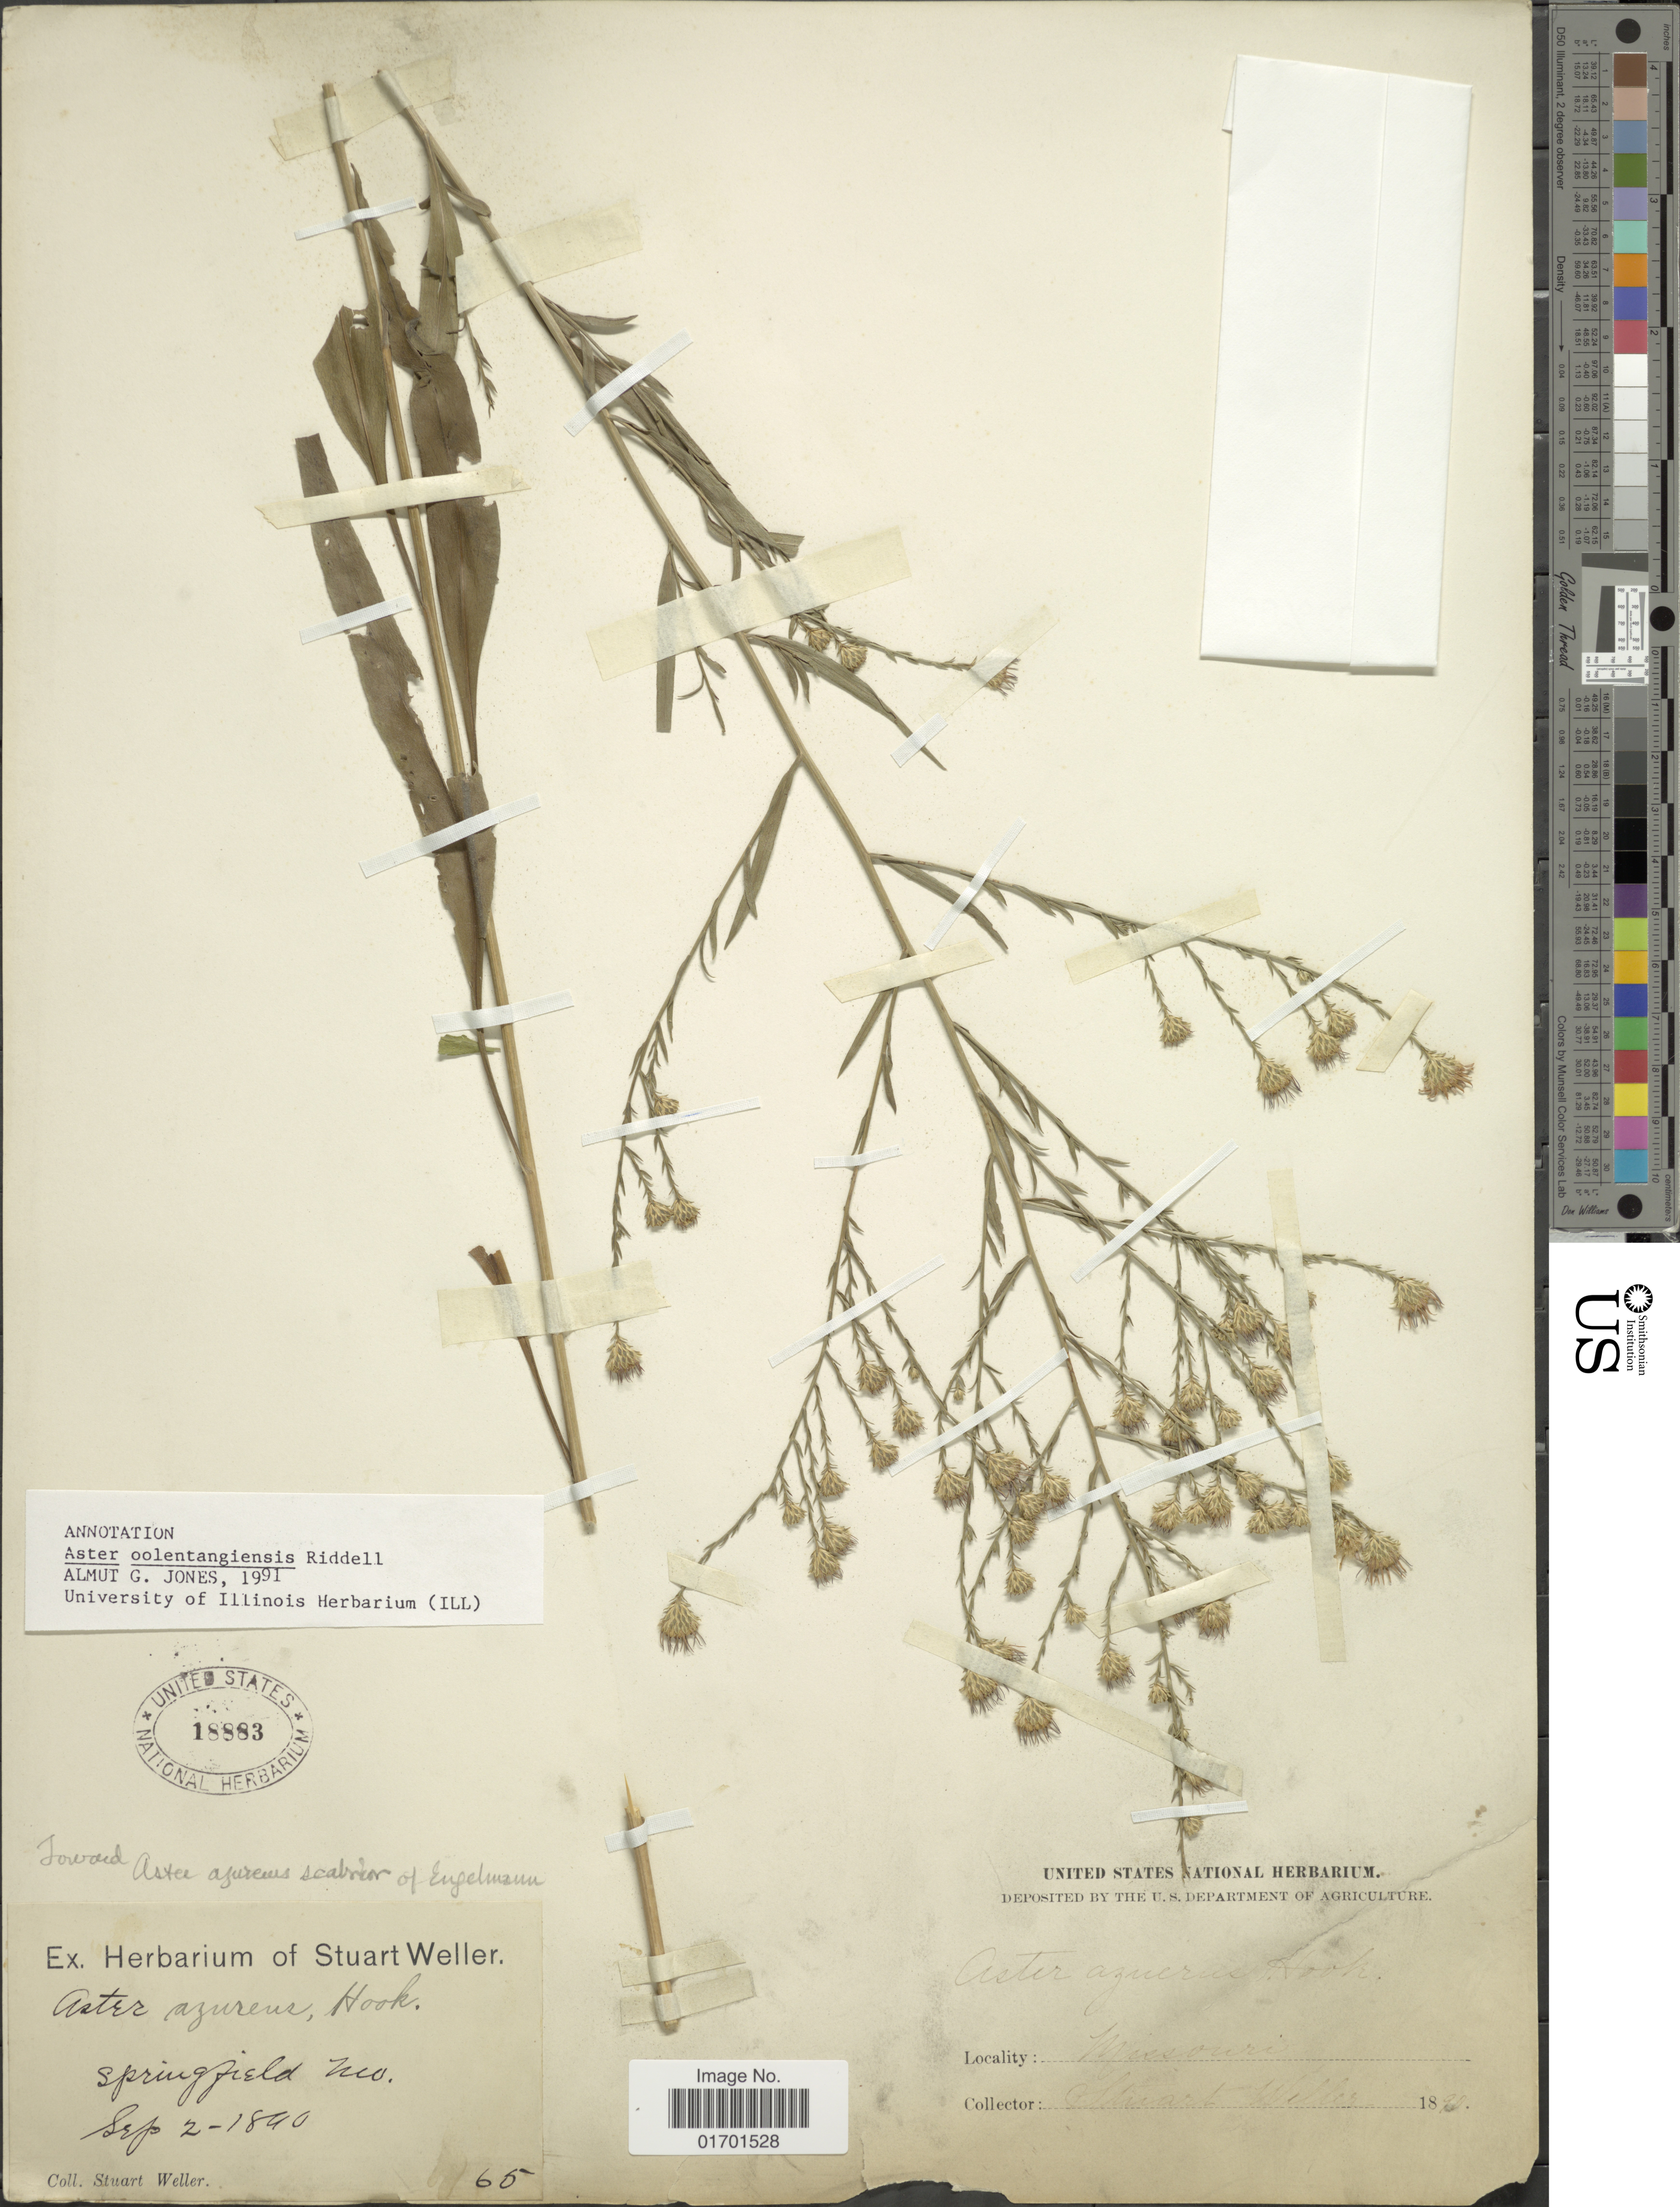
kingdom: Plantae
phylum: Tracheophyta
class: Magnoliopsida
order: Asterales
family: Asteraceae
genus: Symphyotrichum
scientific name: Symphyotrichum oolentangiense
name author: (Riddell) G.L. Nesom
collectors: S. Weller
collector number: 65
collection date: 1890-09-02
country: United States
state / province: Missouri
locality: Springfield Mo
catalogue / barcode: US 18883